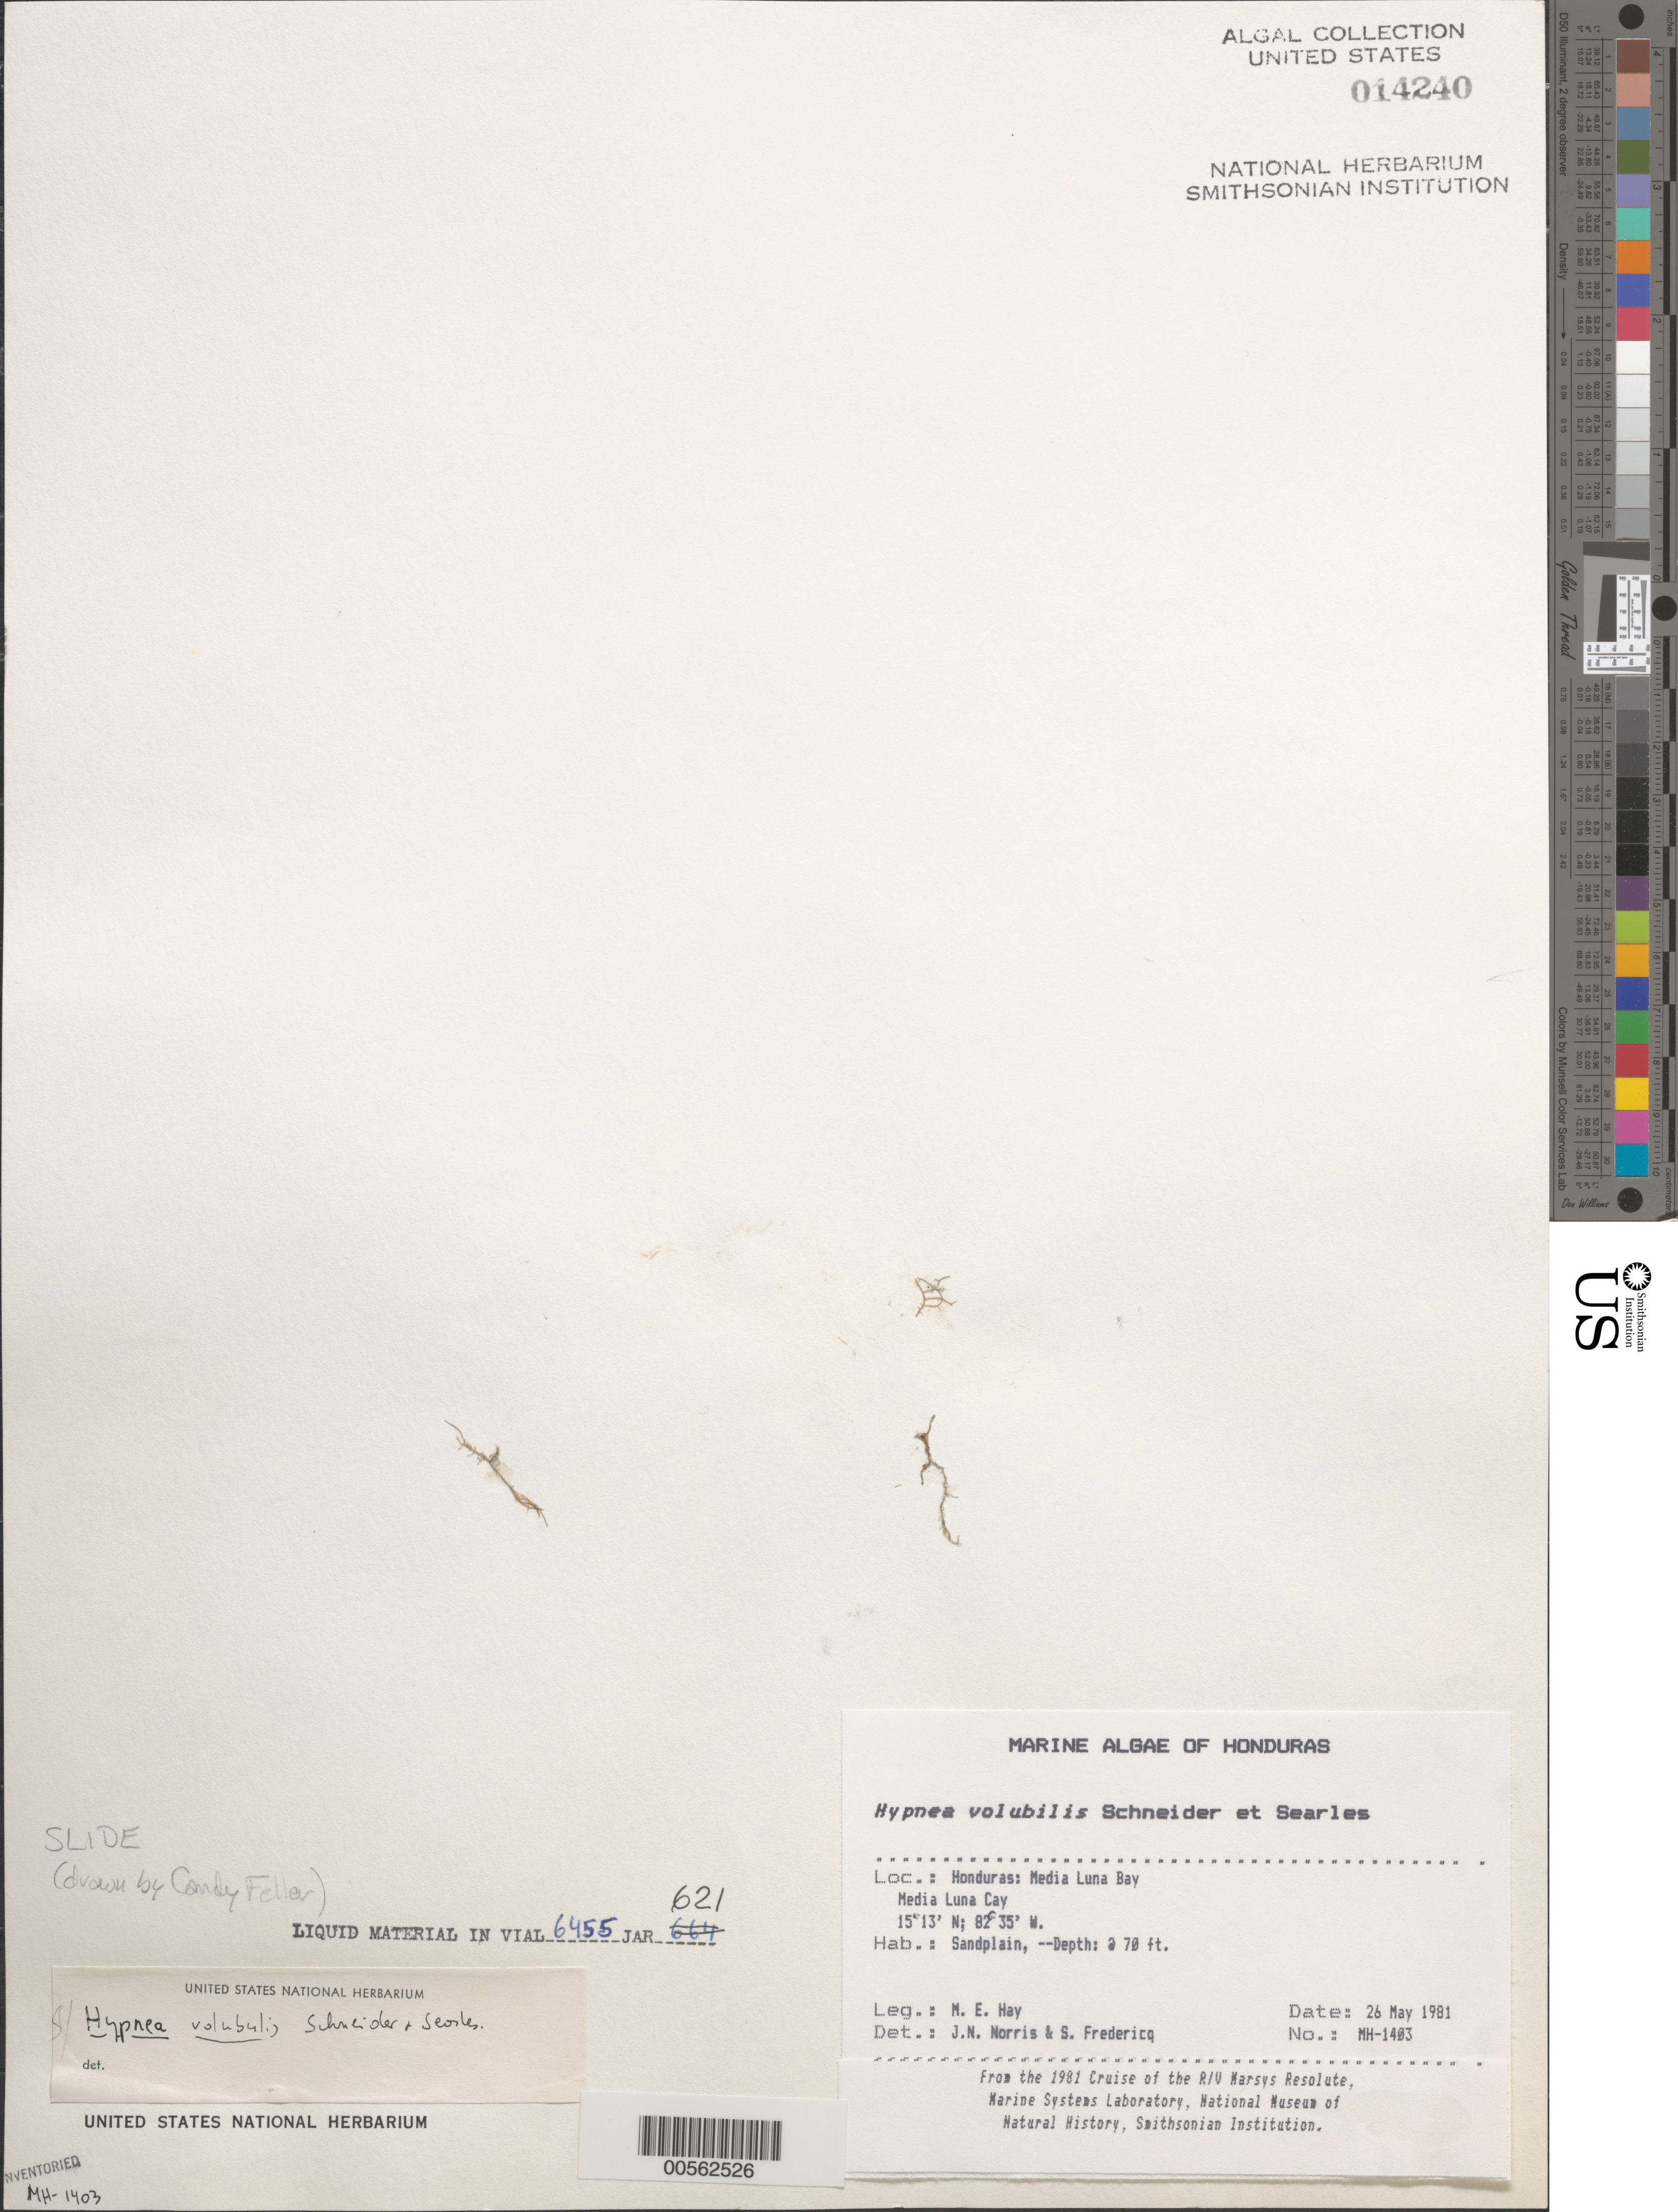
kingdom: Plantae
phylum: Rhodophyta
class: Florideophyceae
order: Gigartinales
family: Cystocloniaceae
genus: Calliblepharis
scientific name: Calliblepharis saidana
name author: (E.M. Holmes) M.Y.Yang & M.S. Kim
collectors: M. E. Hay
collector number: MEH-1403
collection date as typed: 26 May 1981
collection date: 1981-05-26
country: Honduras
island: Media Luna Cay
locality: Media Luna Bay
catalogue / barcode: US 14240